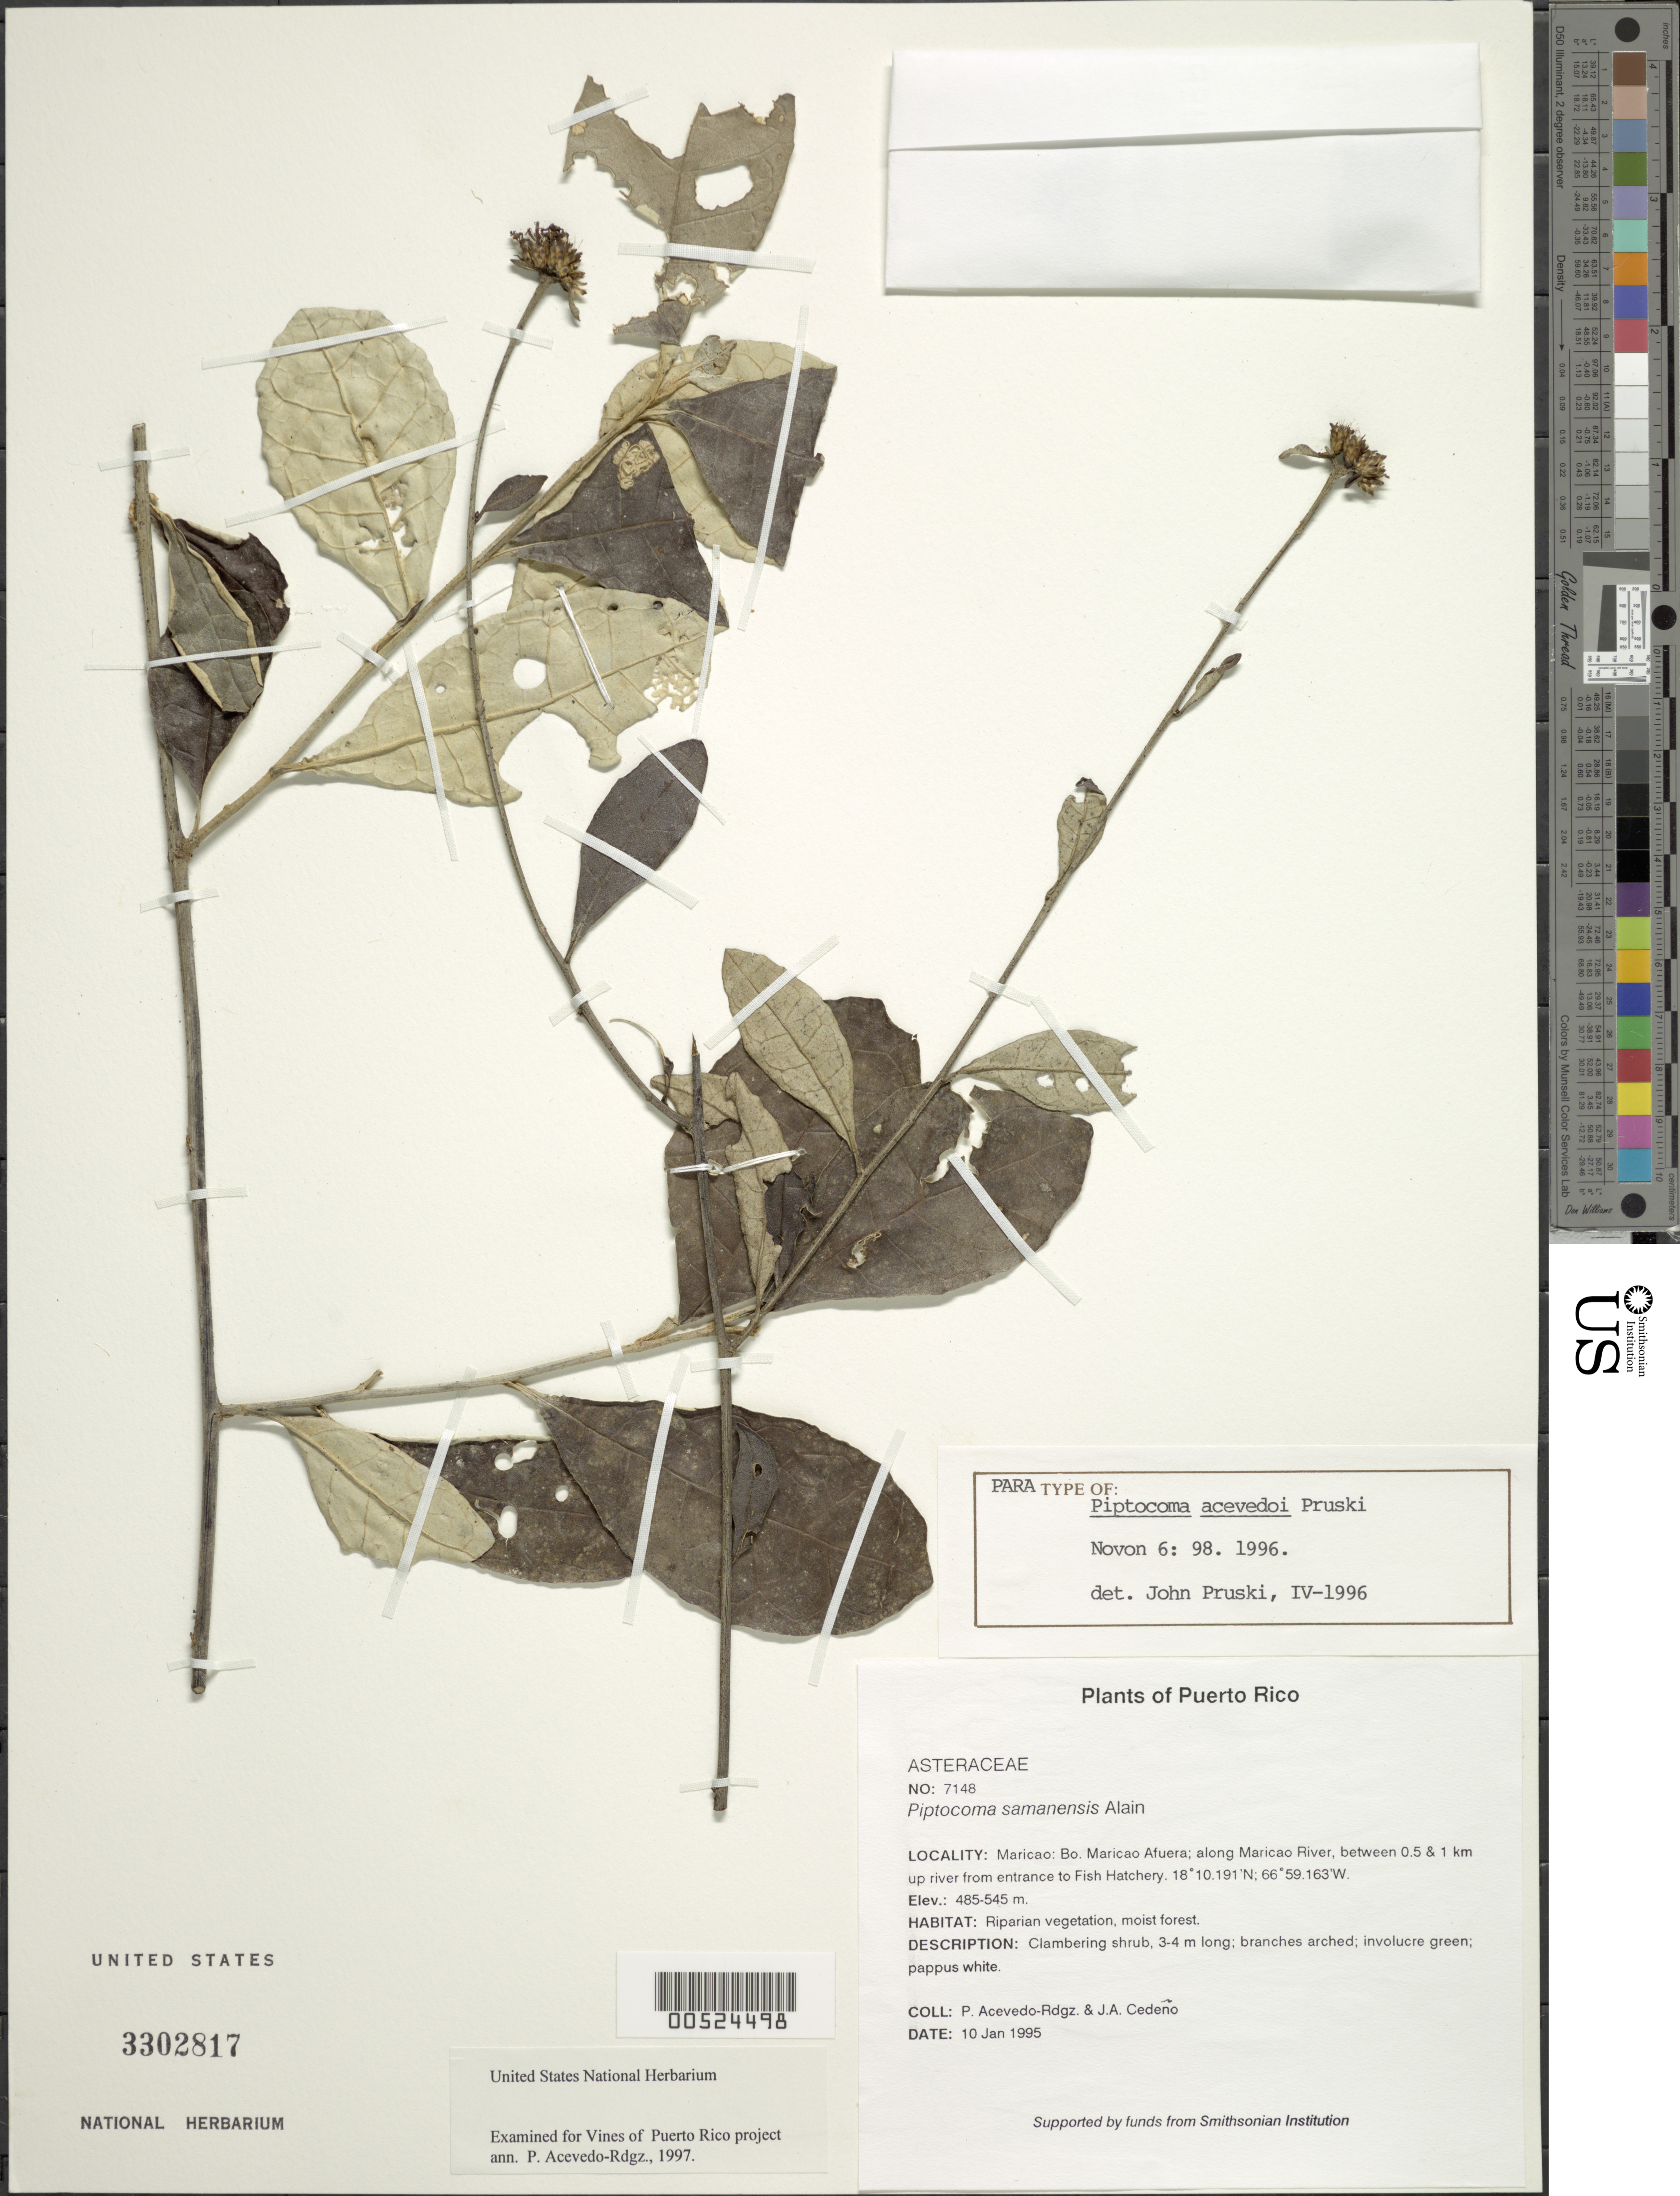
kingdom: Plantae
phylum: Tracheophyta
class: Magnoliopsida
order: Asterales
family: Asteraceae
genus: Piptocoma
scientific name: Piptocoma acevedoi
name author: Pruski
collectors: P. Acevedo-Rodr. & J. A. Cedeño M.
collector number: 7148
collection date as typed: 10 Jan 1995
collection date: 1995-01-10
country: Puerto Rico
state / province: Maricao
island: Puerto Rico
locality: Maricao: Bo. Maricao Afuera; along Maricao River, between 0.5 & 1 km up river from entrance to Fish Hatchery.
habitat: Riparian vegetation, moist forest.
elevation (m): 485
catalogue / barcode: US 3302817